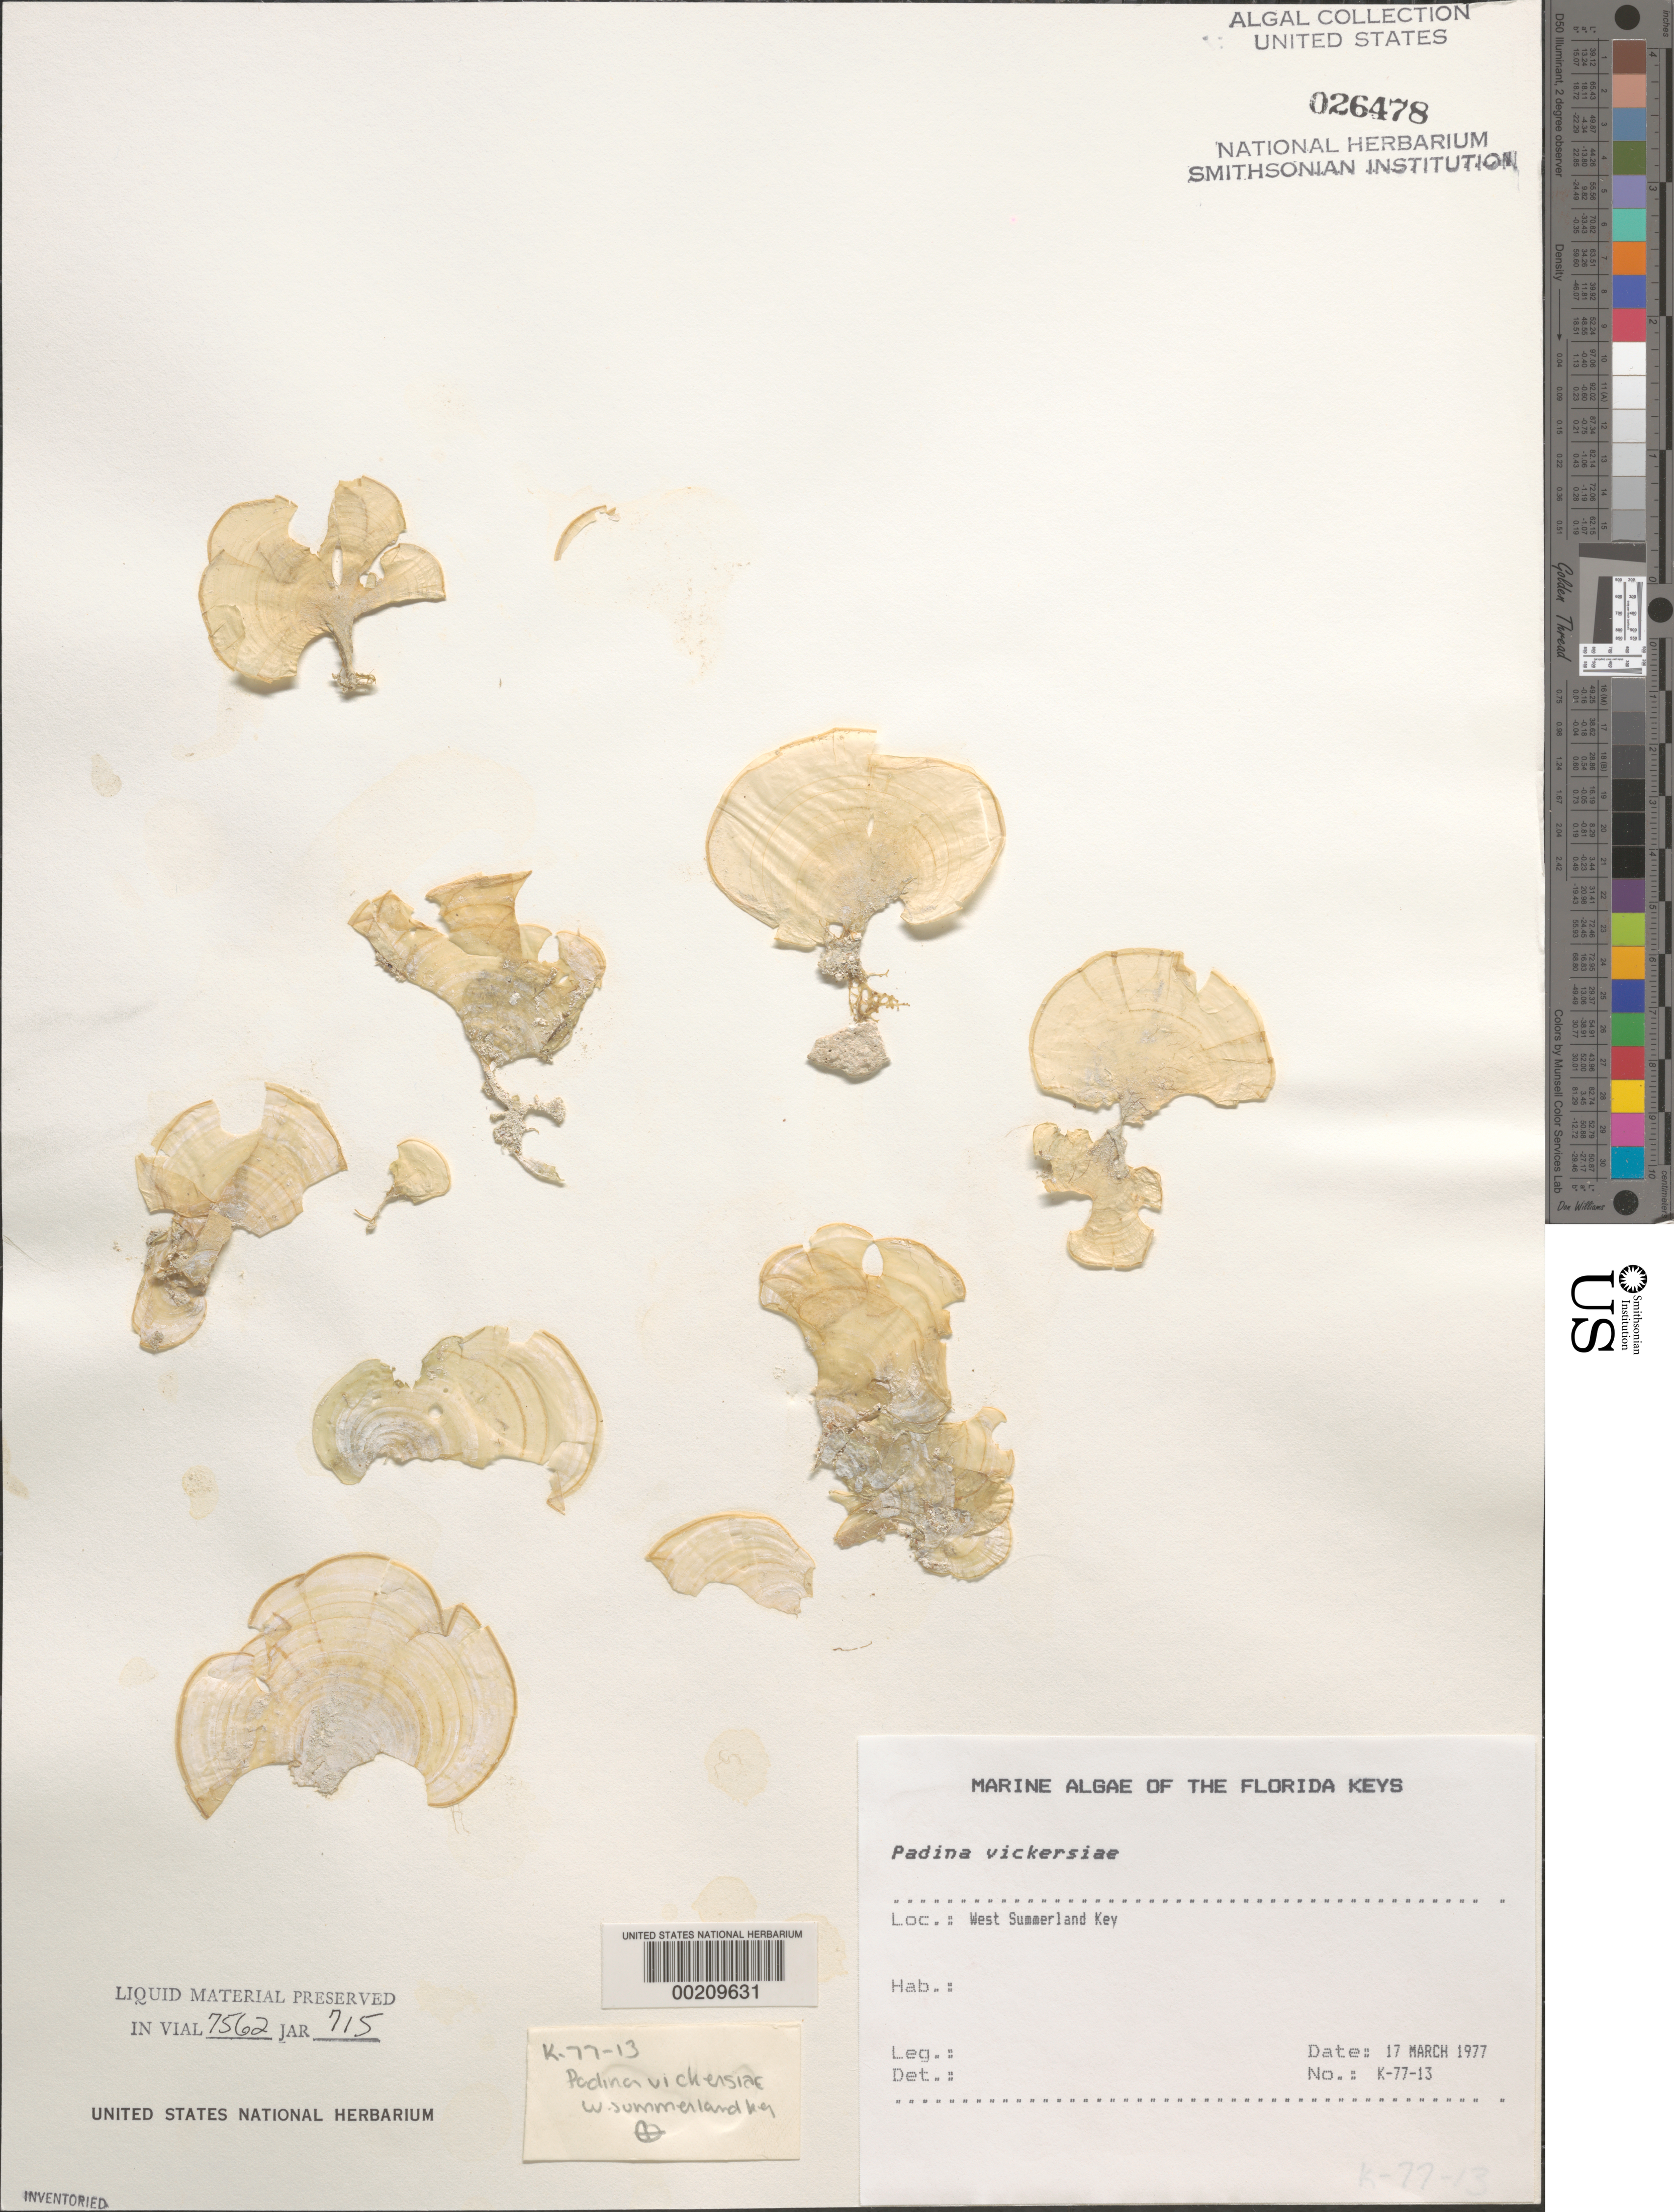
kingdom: Chromista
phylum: Ochrophyta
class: Phaeophyceae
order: Dictyotales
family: Dictyotaceae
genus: Padina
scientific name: Padina gymnospora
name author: (Kütz.) O.G. Sond.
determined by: Algae name updating Project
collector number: K-77-13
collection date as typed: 17 Mar 1977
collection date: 1977-03-17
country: United States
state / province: Florida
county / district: Monroe County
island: West Summerland Key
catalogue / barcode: US 26478